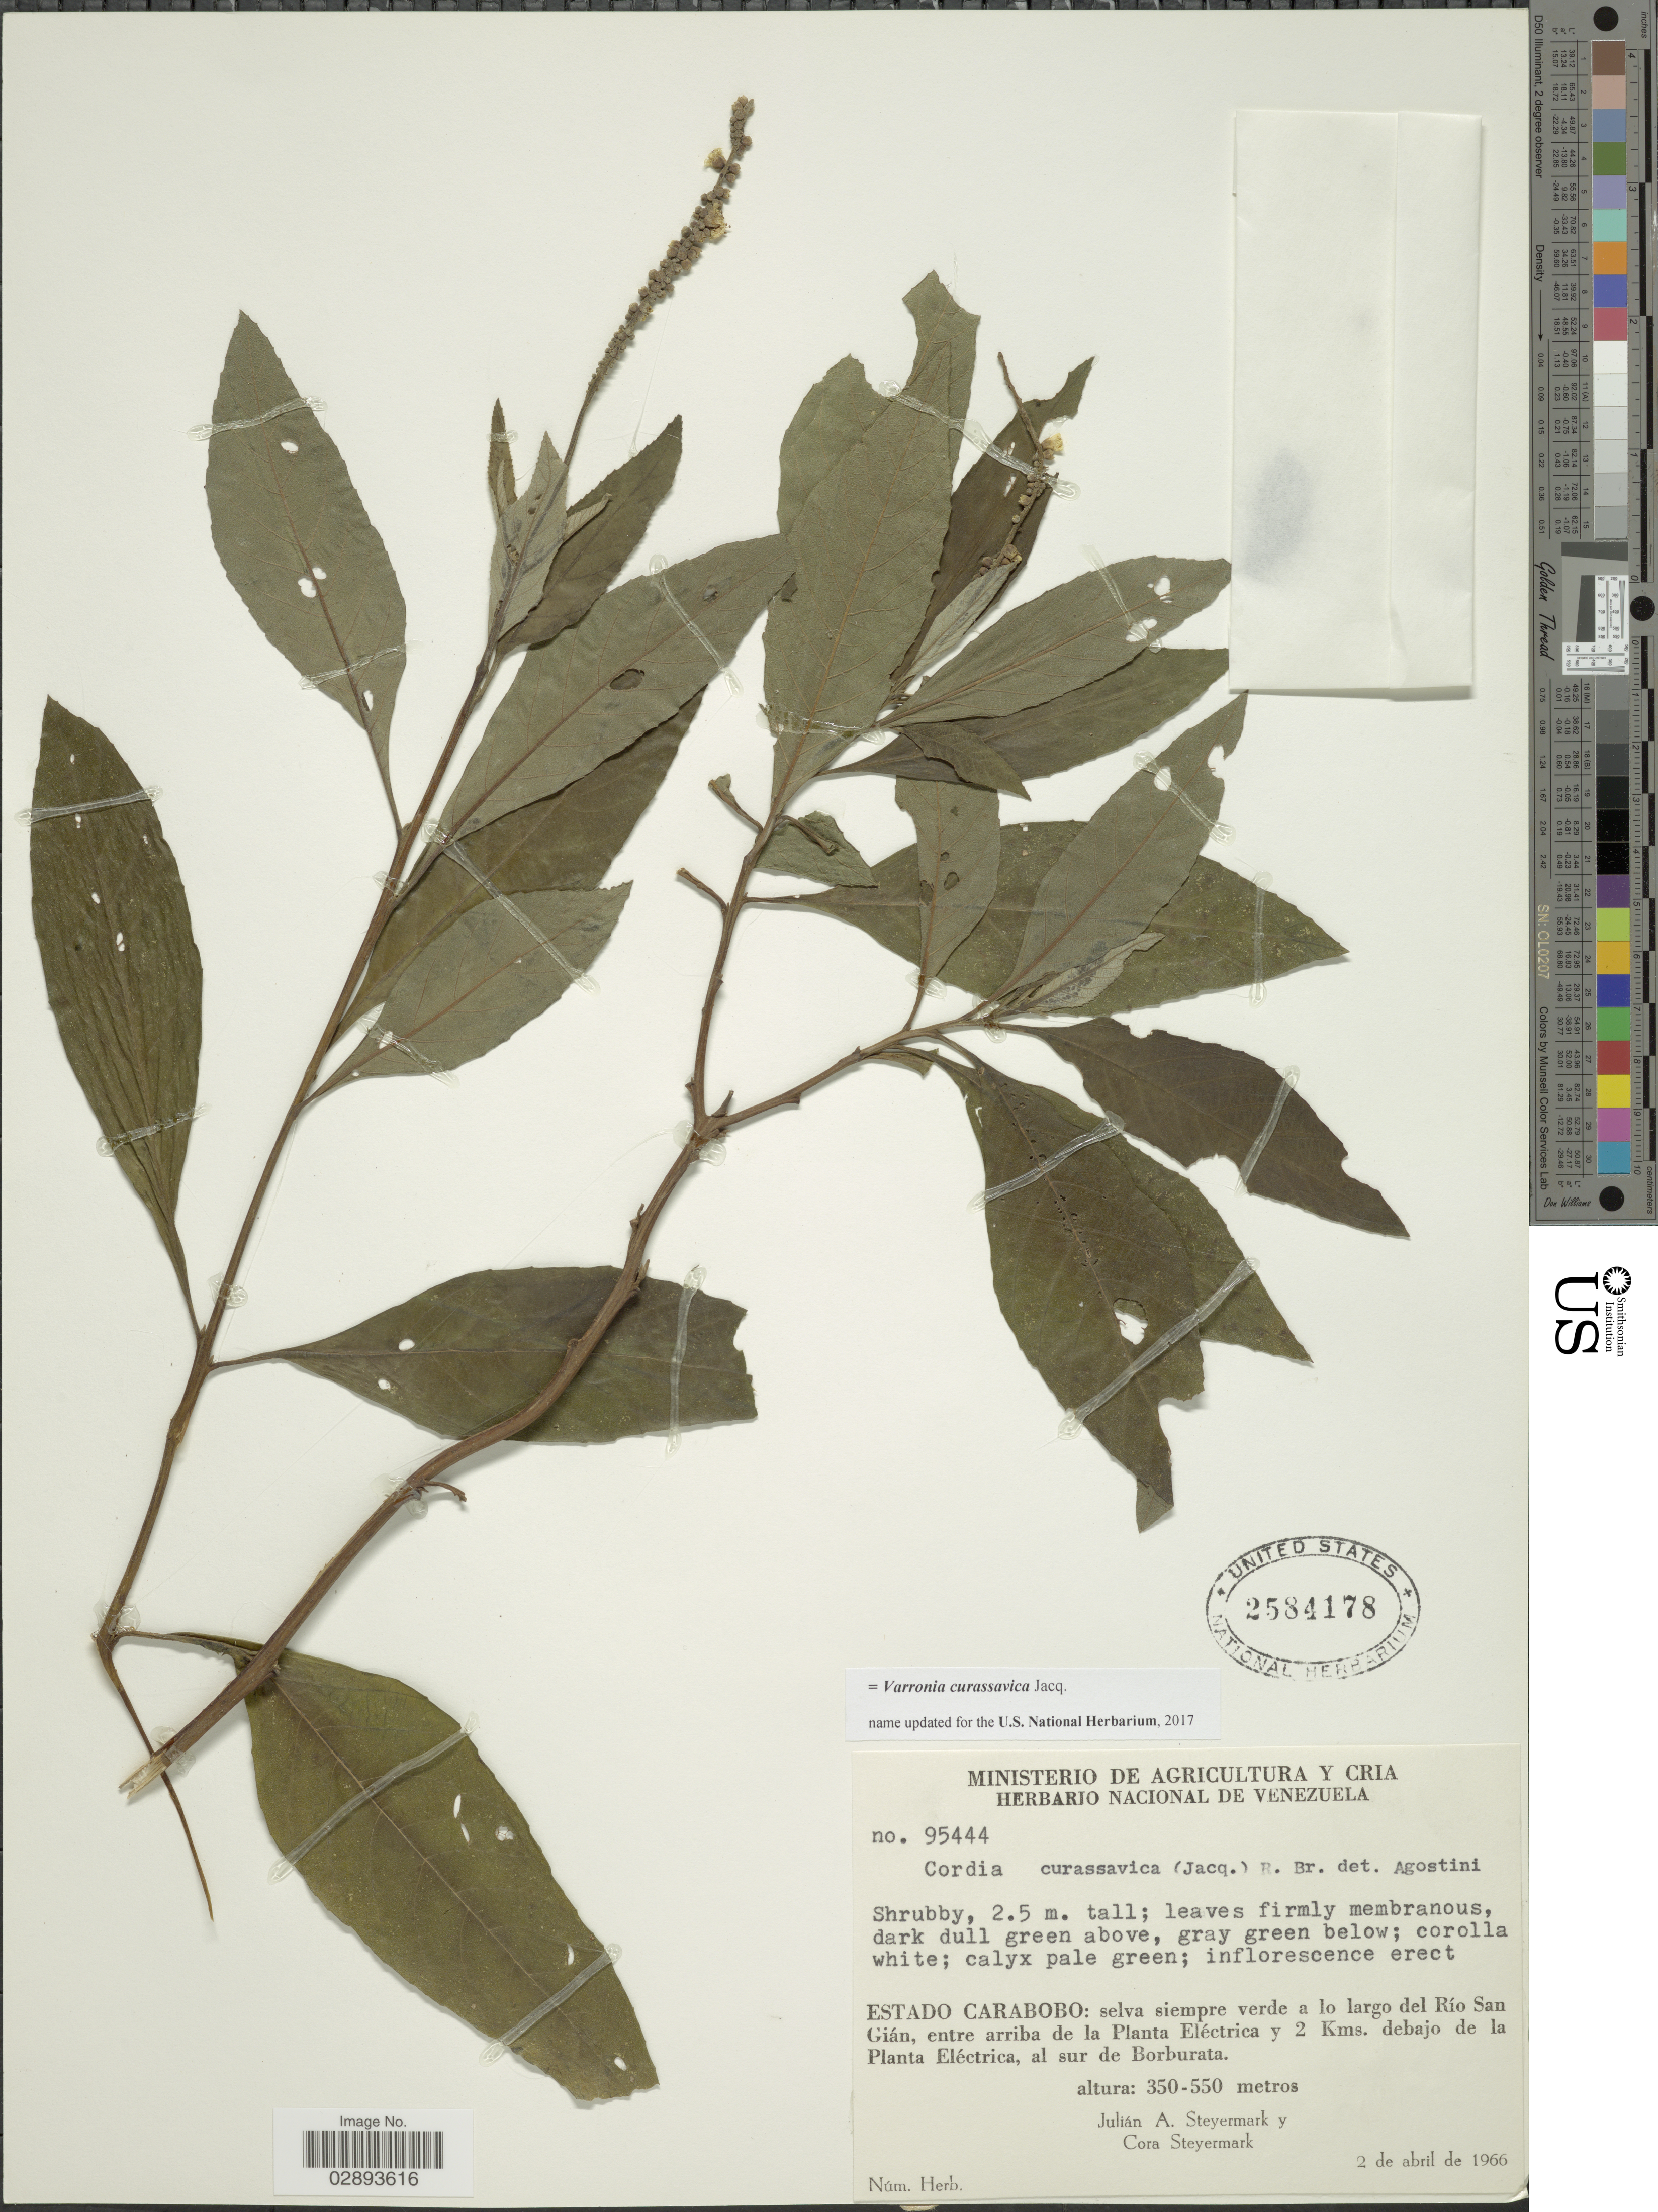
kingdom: Plantae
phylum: Tracheophyta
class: Magnoliopsida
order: Boraginales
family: Cordiaceae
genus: Varronia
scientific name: Varronia curassavica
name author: Jacq.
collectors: J. Steyermark & C. Steyermark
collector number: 95444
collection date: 1966-04-02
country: Venezuela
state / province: Carabobo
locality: Selva siempre verde a lo largo del Río San Già, entre arriba de la Planta Eléctrica y 2 Kms. debajo de la Planta Eléctrica, al sur de Borburata.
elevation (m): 350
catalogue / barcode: US 2584178